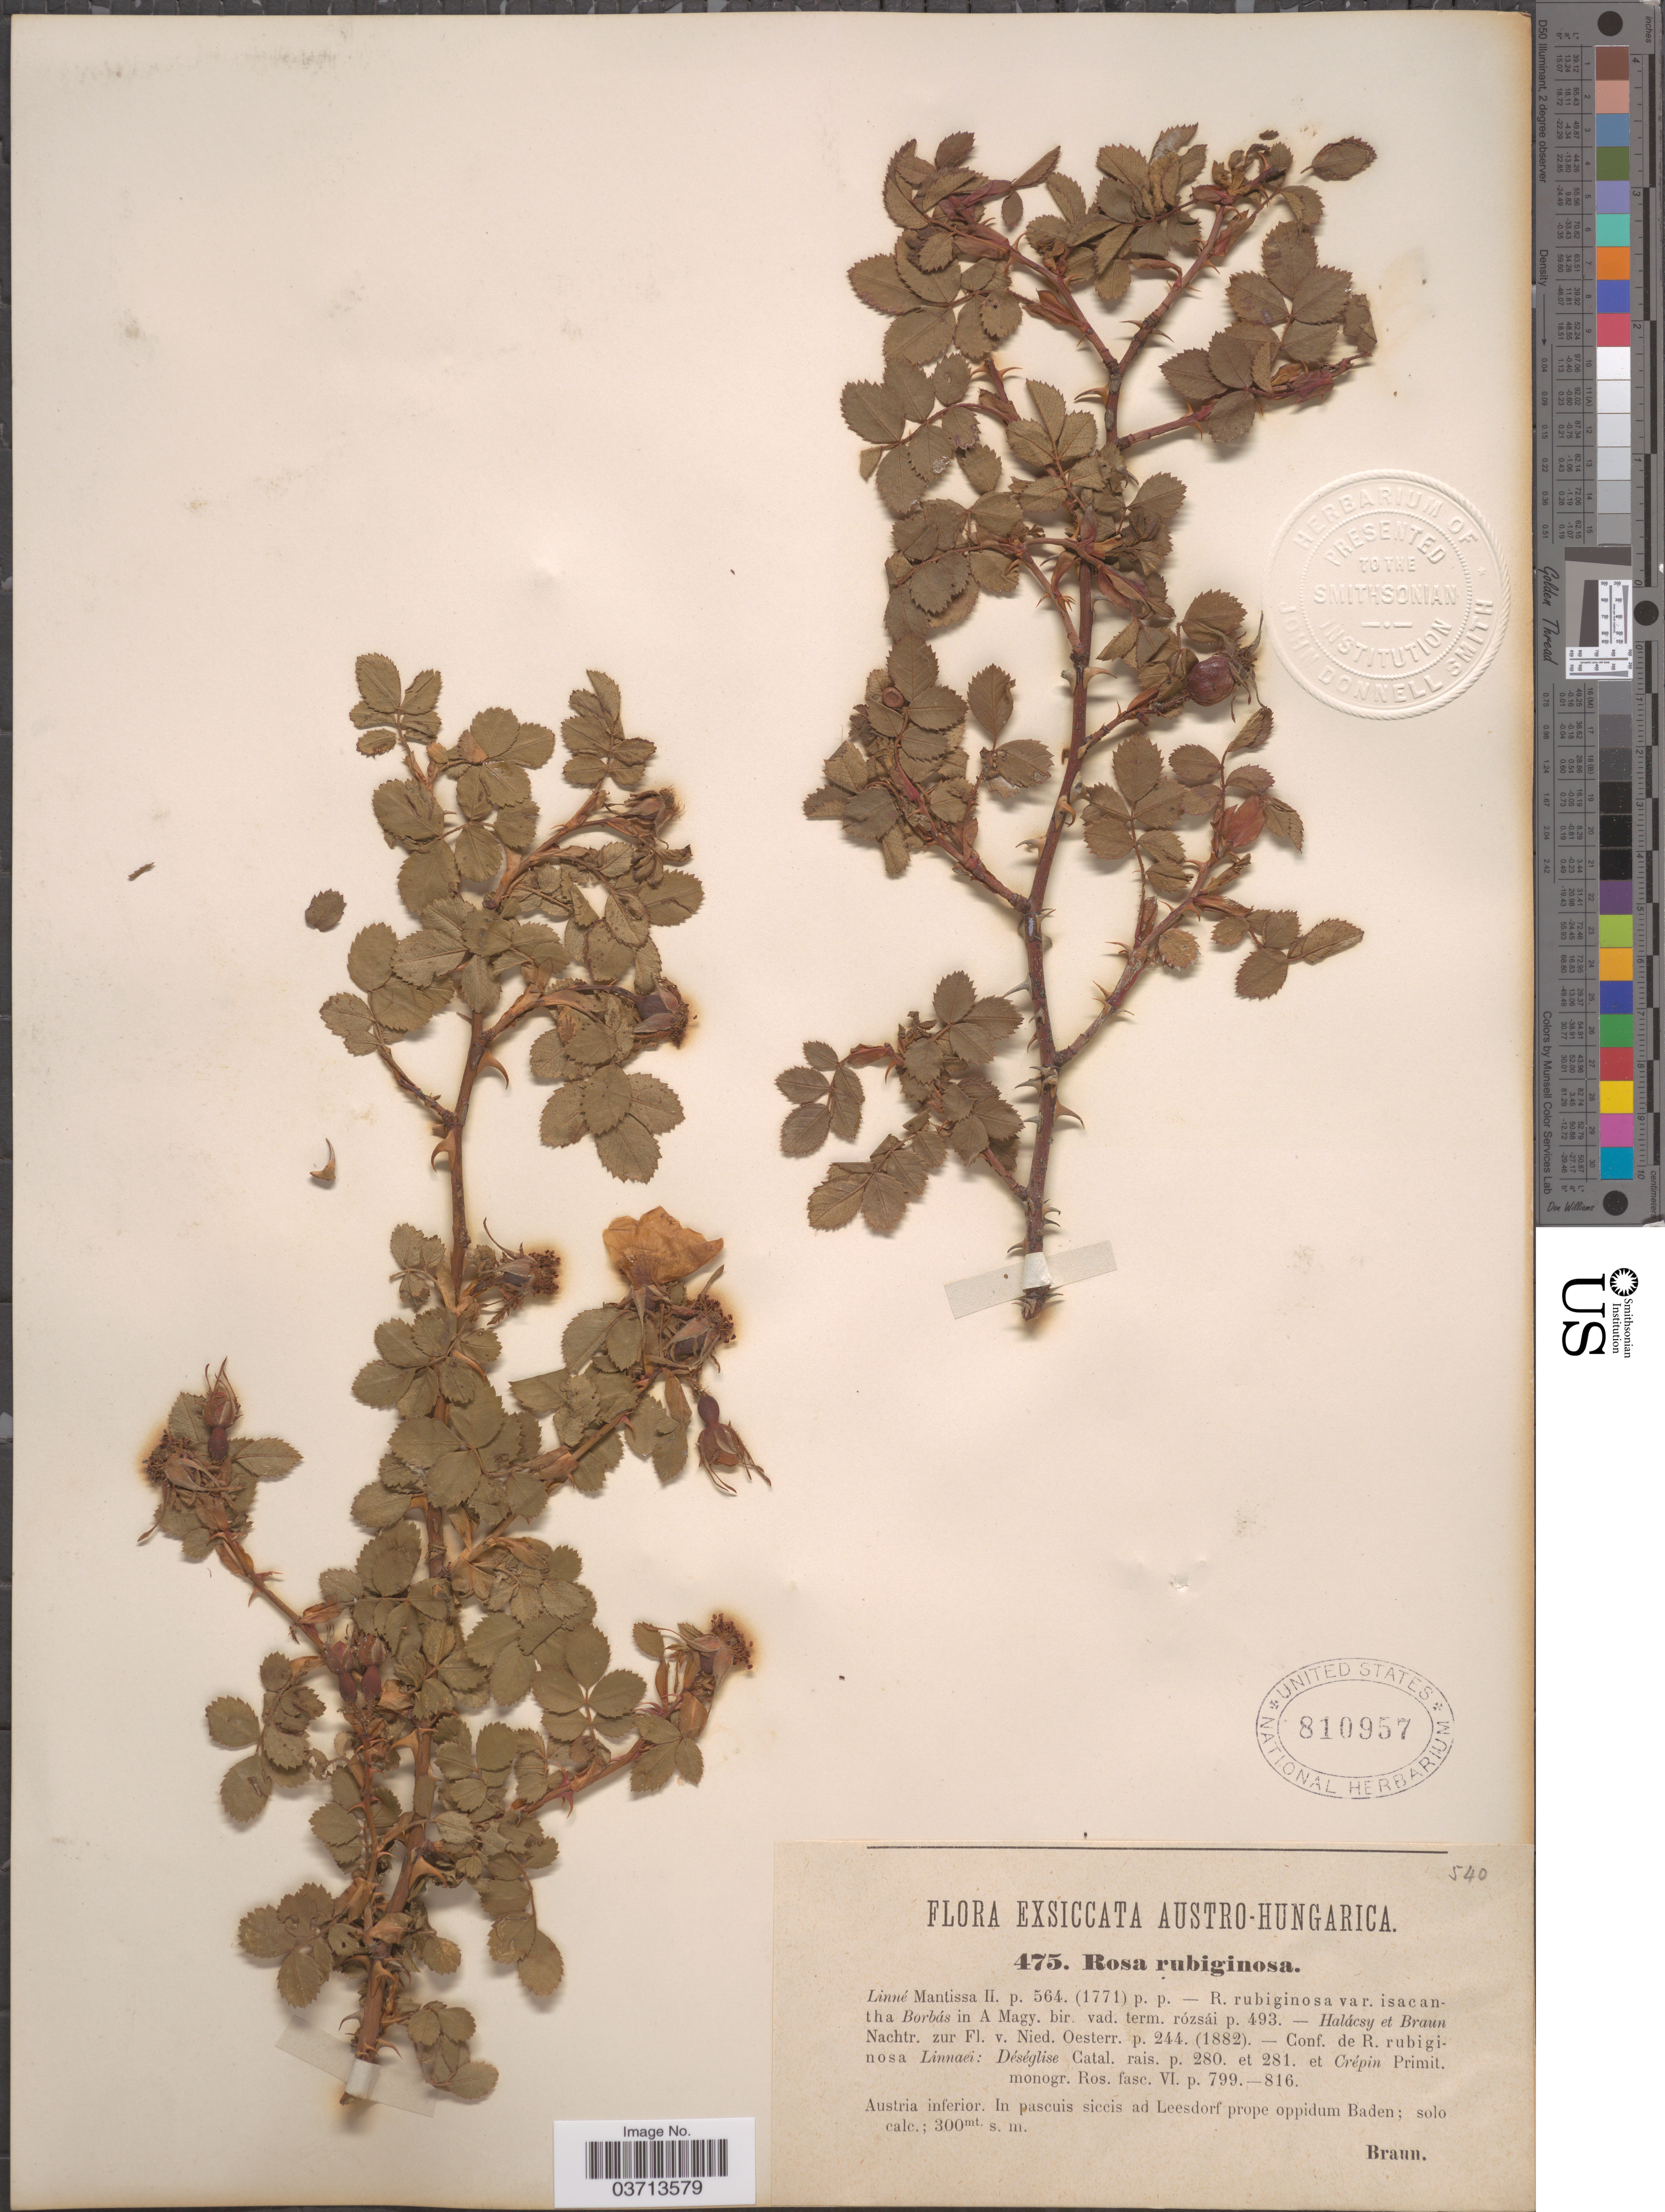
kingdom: Plantae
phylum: Tracheophyta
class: Magnoliopsida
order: Rosales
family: Rosaceae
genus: Rosa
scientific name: Rosa rubiginosa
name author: L.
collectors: Braun, --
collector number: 475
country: Austria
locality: Austro-Hungarica. Austria inferior. In pascuis siccis ad Leesdorf prope oppidum Baden.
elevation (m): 300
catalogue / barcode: US 810957